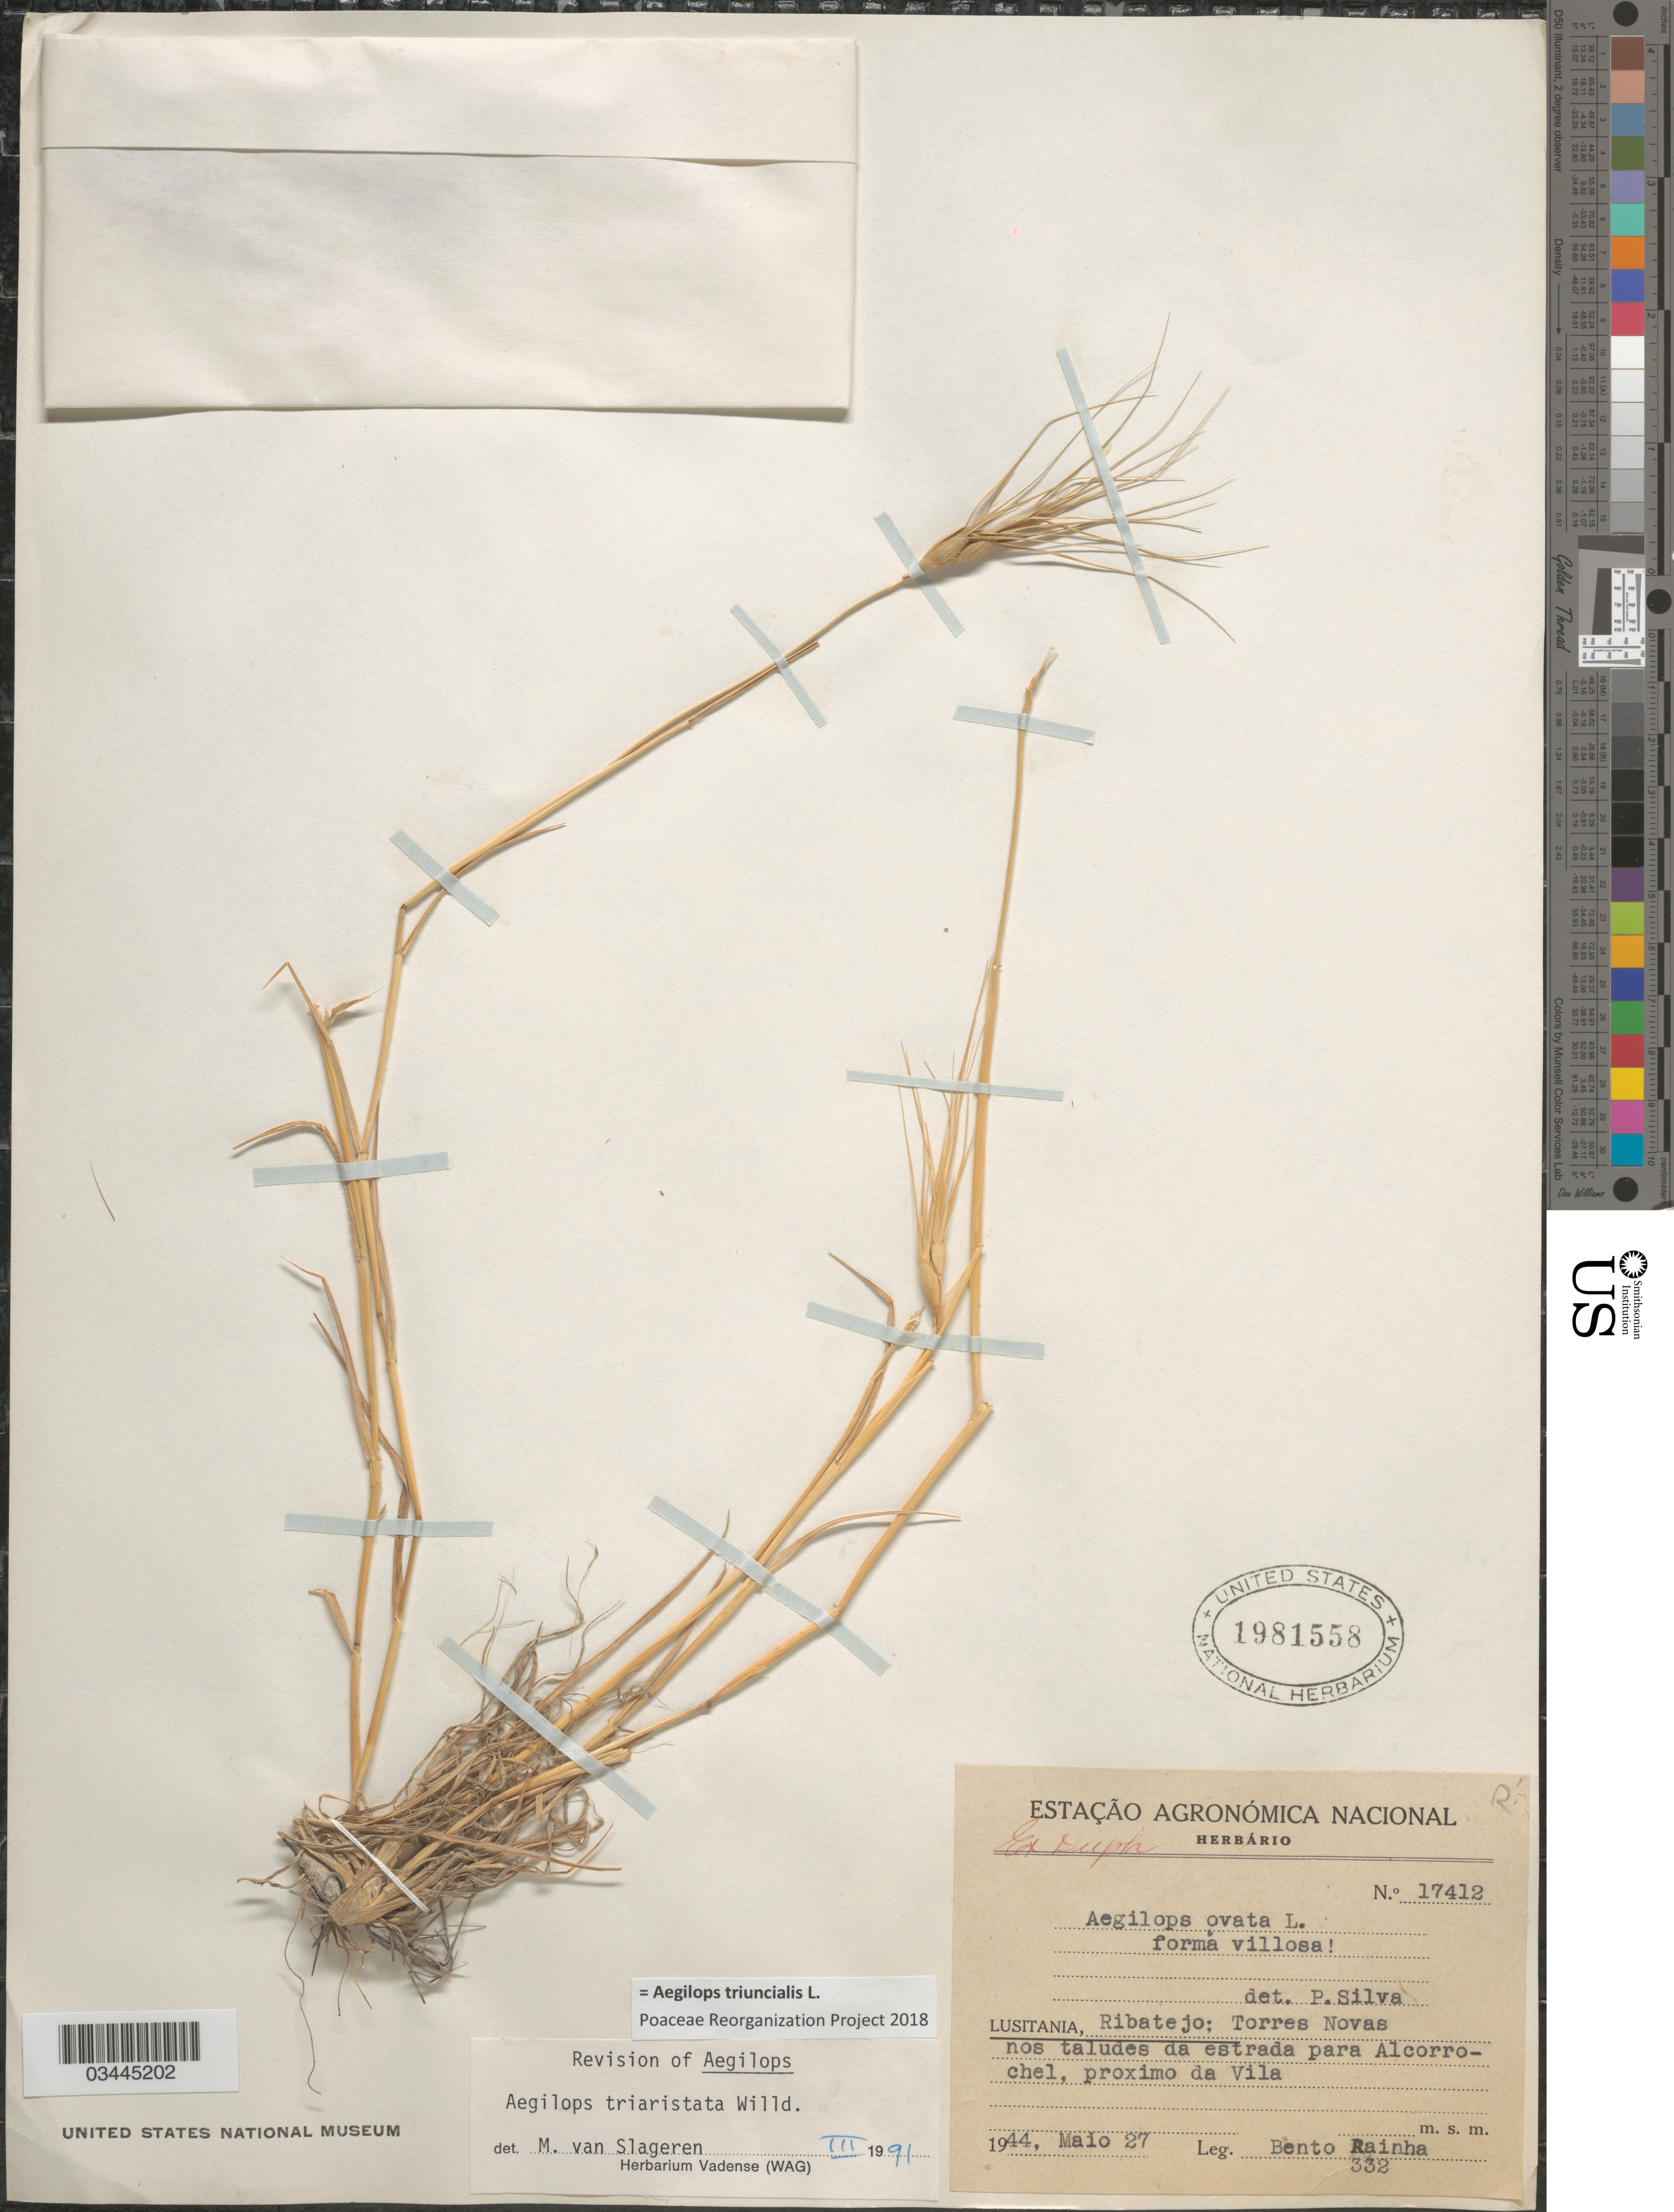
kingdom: Plantae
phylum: Tracheophyta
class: Liliopsida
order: Poales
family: Poaceae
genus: Aegilops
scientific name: Aegilops triuncialis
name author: L.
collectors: B. Rainha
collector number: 332/17412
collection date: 1944-05-27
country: Portugal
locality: Lusitania, Ribatejo: Torres Novas nos taludes da estrada para Alcorrochel, proximo da Vila.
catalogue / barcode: US 1981558